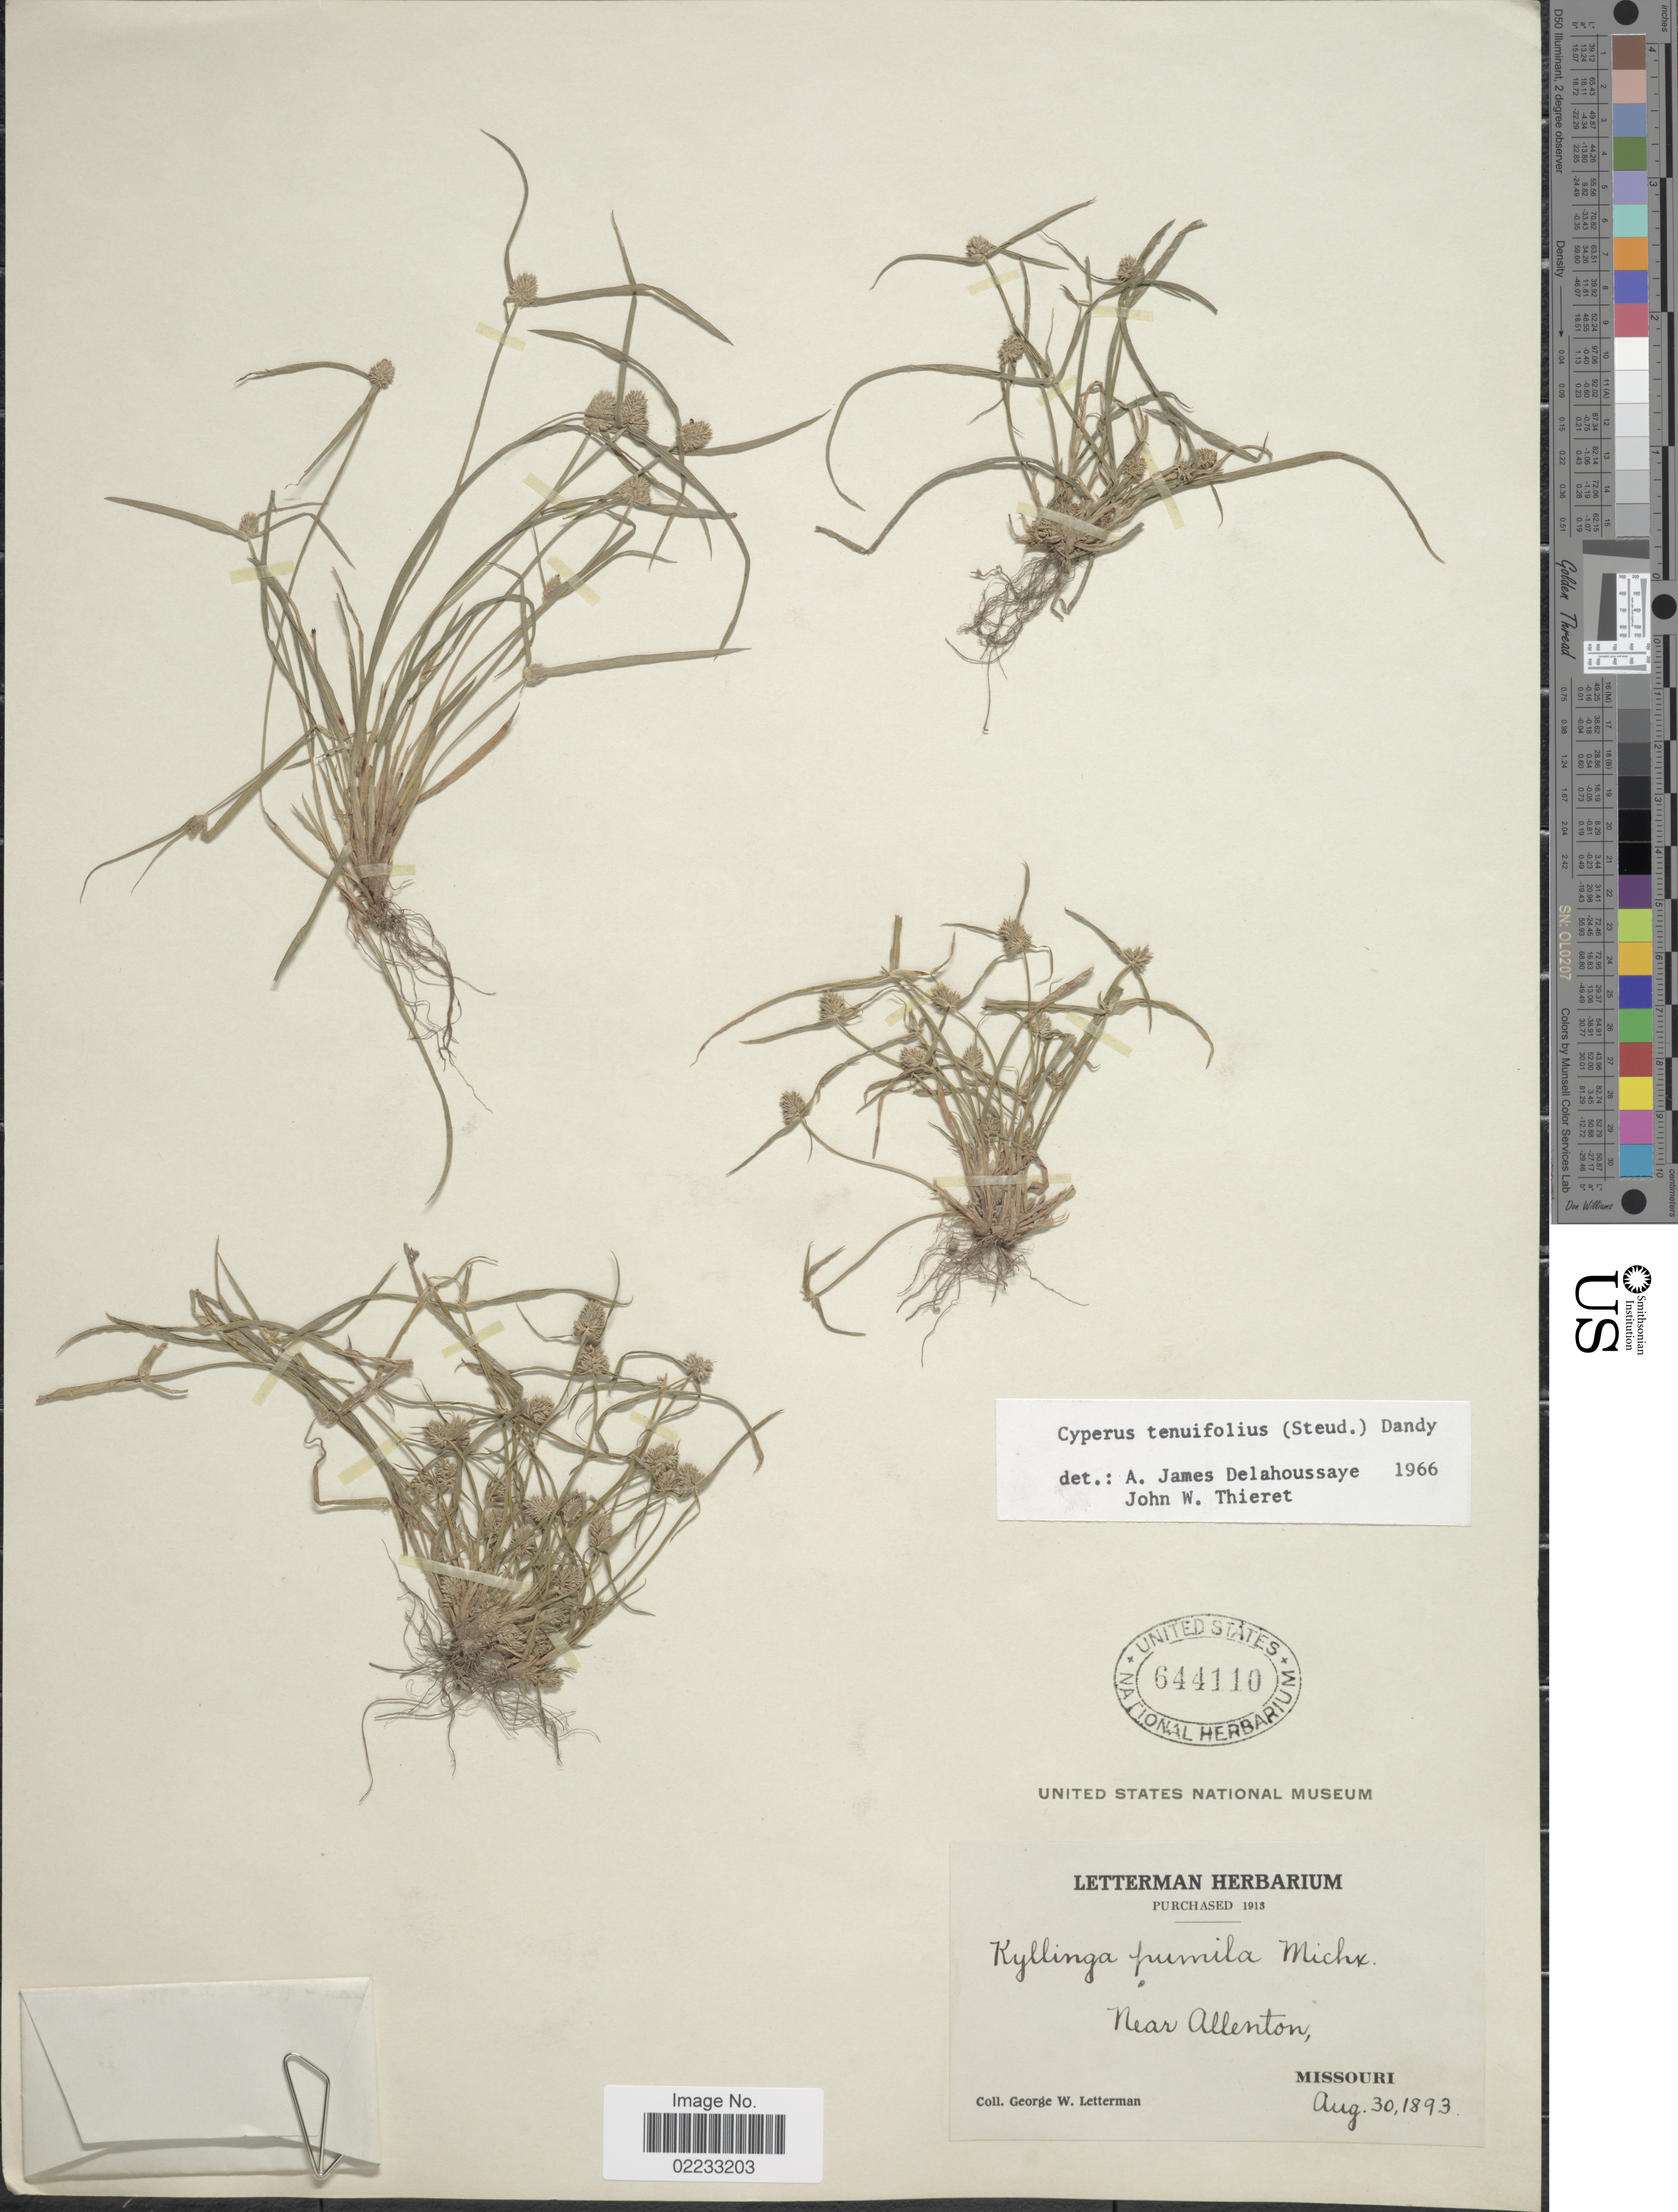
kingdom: Plantae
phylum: Tracheophyta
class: Liliopsida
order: Poales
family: Cyperaceae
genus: Cyperus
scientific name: Cyperus hortensis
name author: (Salzm. ex Steud.) Dorr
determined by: Strong, Mark T., (BOT), Smithsonian Institution - National Museum of Natural History (UNITED STATES)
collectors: G. W. Letterman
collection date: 1893-08-30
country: United States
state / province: Missouri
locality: Near Allenton.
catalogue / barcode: US 644110